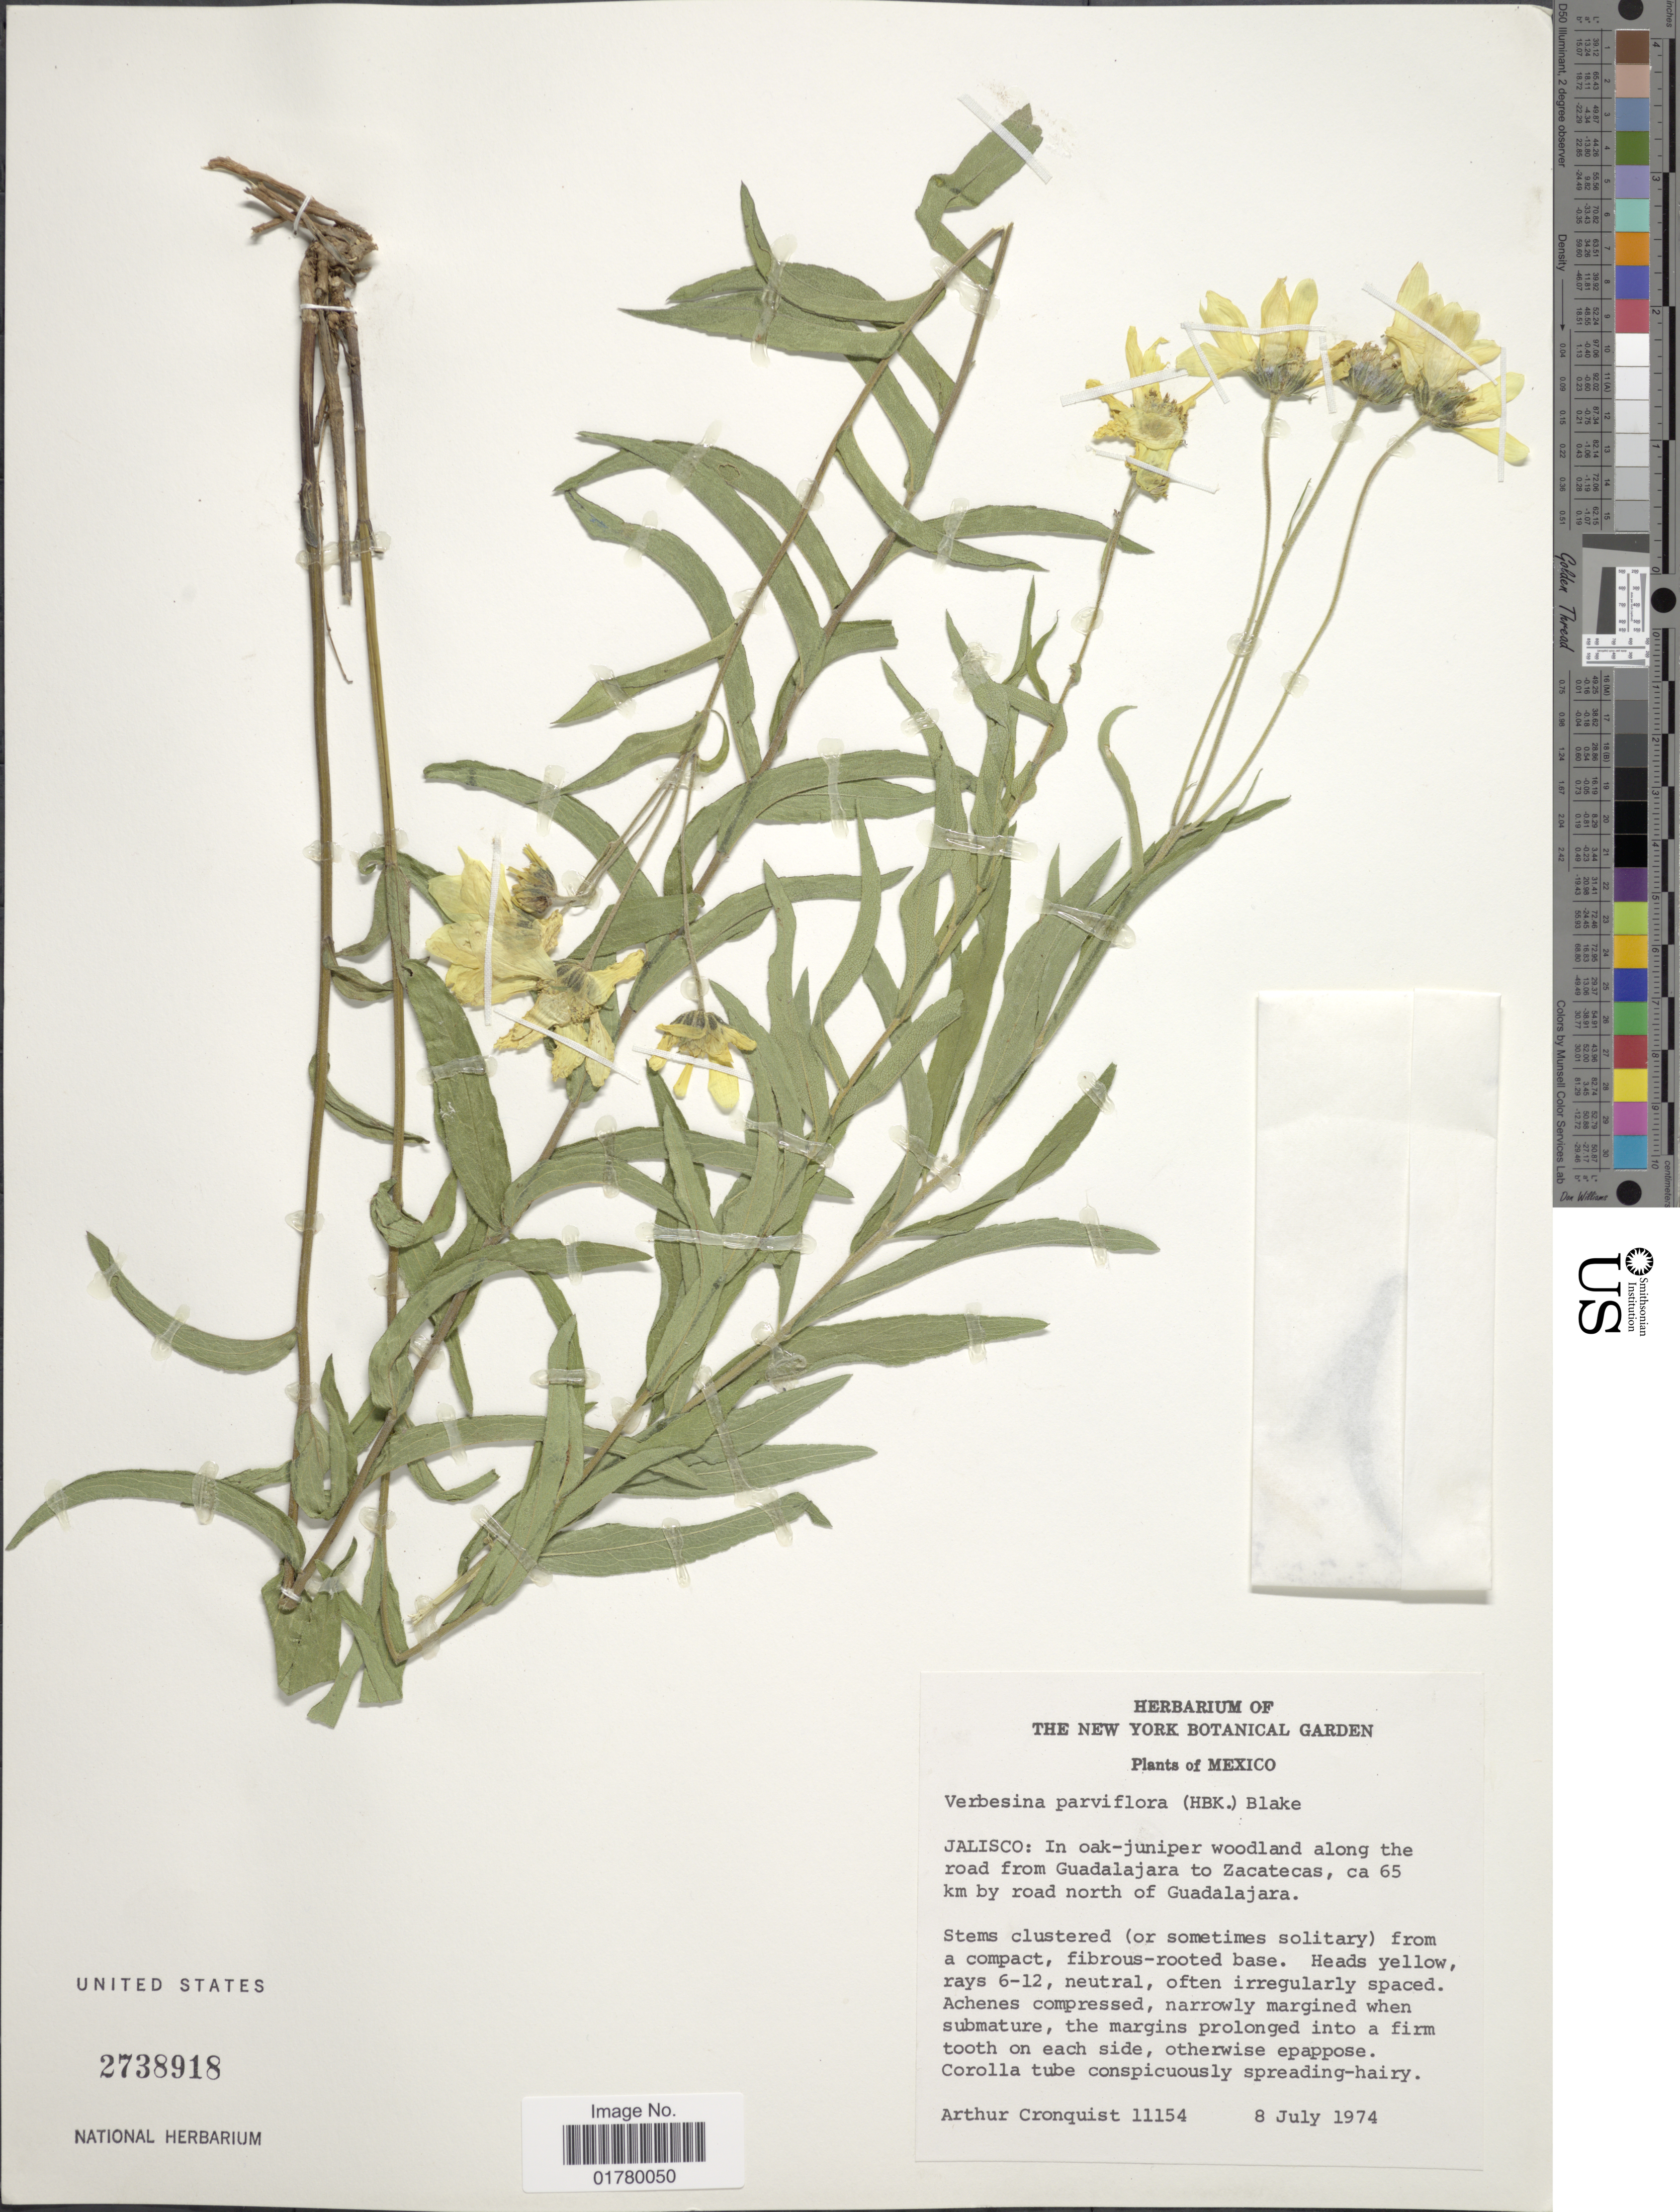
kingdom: Plantae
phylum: Tracheophyta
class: Magnoliopsida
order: Asterales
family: Asteraceae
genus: Verbesina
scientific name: Verbesina parviflora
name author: (Kunth) S.F. Blake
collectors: A. J. Cronquist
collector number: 11154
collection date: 1974-07-08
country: Mexico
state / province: Jalisco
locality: In oak-juniper woodland along the road from Guadalajara to Zacatecas, 65 km by road north of Guadalajara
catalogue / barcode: US 2738918